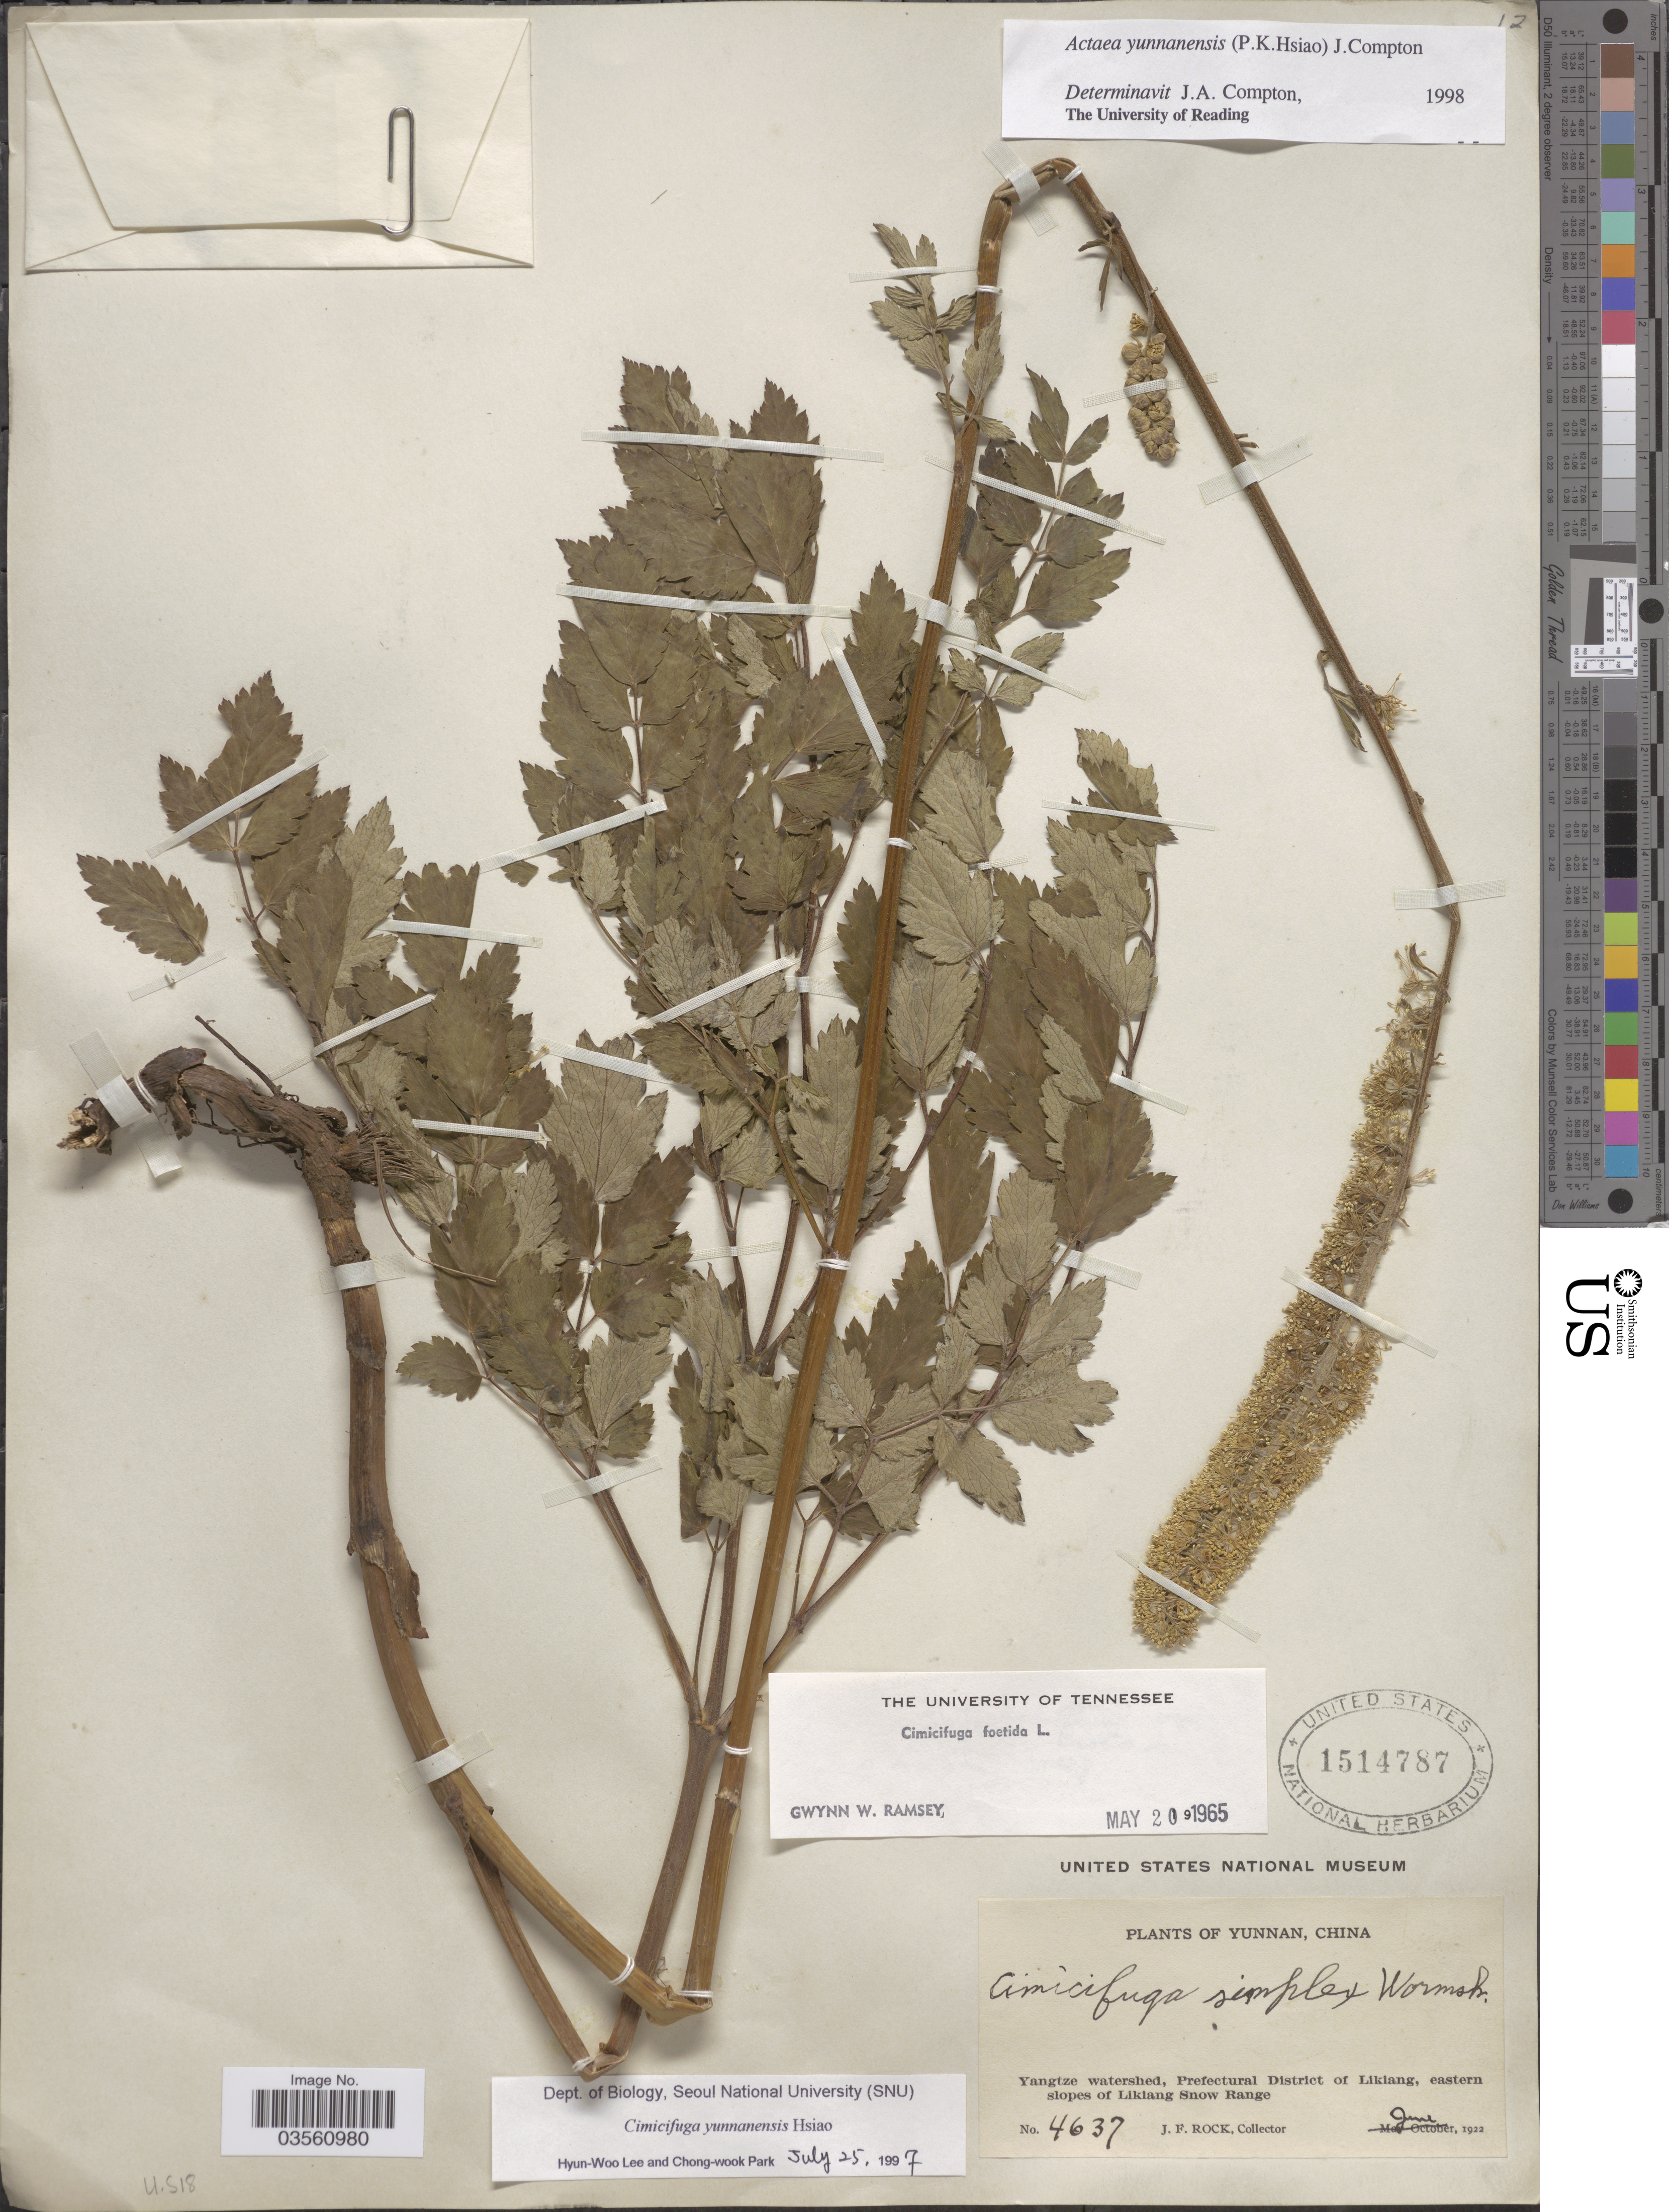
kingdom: Plantae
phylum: Tracheophyta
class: Magnoliopsida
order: Ranunculales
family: Ranunculaceae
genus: Actaea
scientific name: Actaea yunnanensis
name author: (P.K. Hsiao) J. Compton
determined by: Compton, J. A.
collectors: J. Rock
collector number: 4637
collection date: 1922-06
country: China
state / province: Yunnan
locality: Yangtze watershed, Prefectural District of Likiang, eastern slopes of Likiang Snow Range.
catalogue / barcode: US 1514787